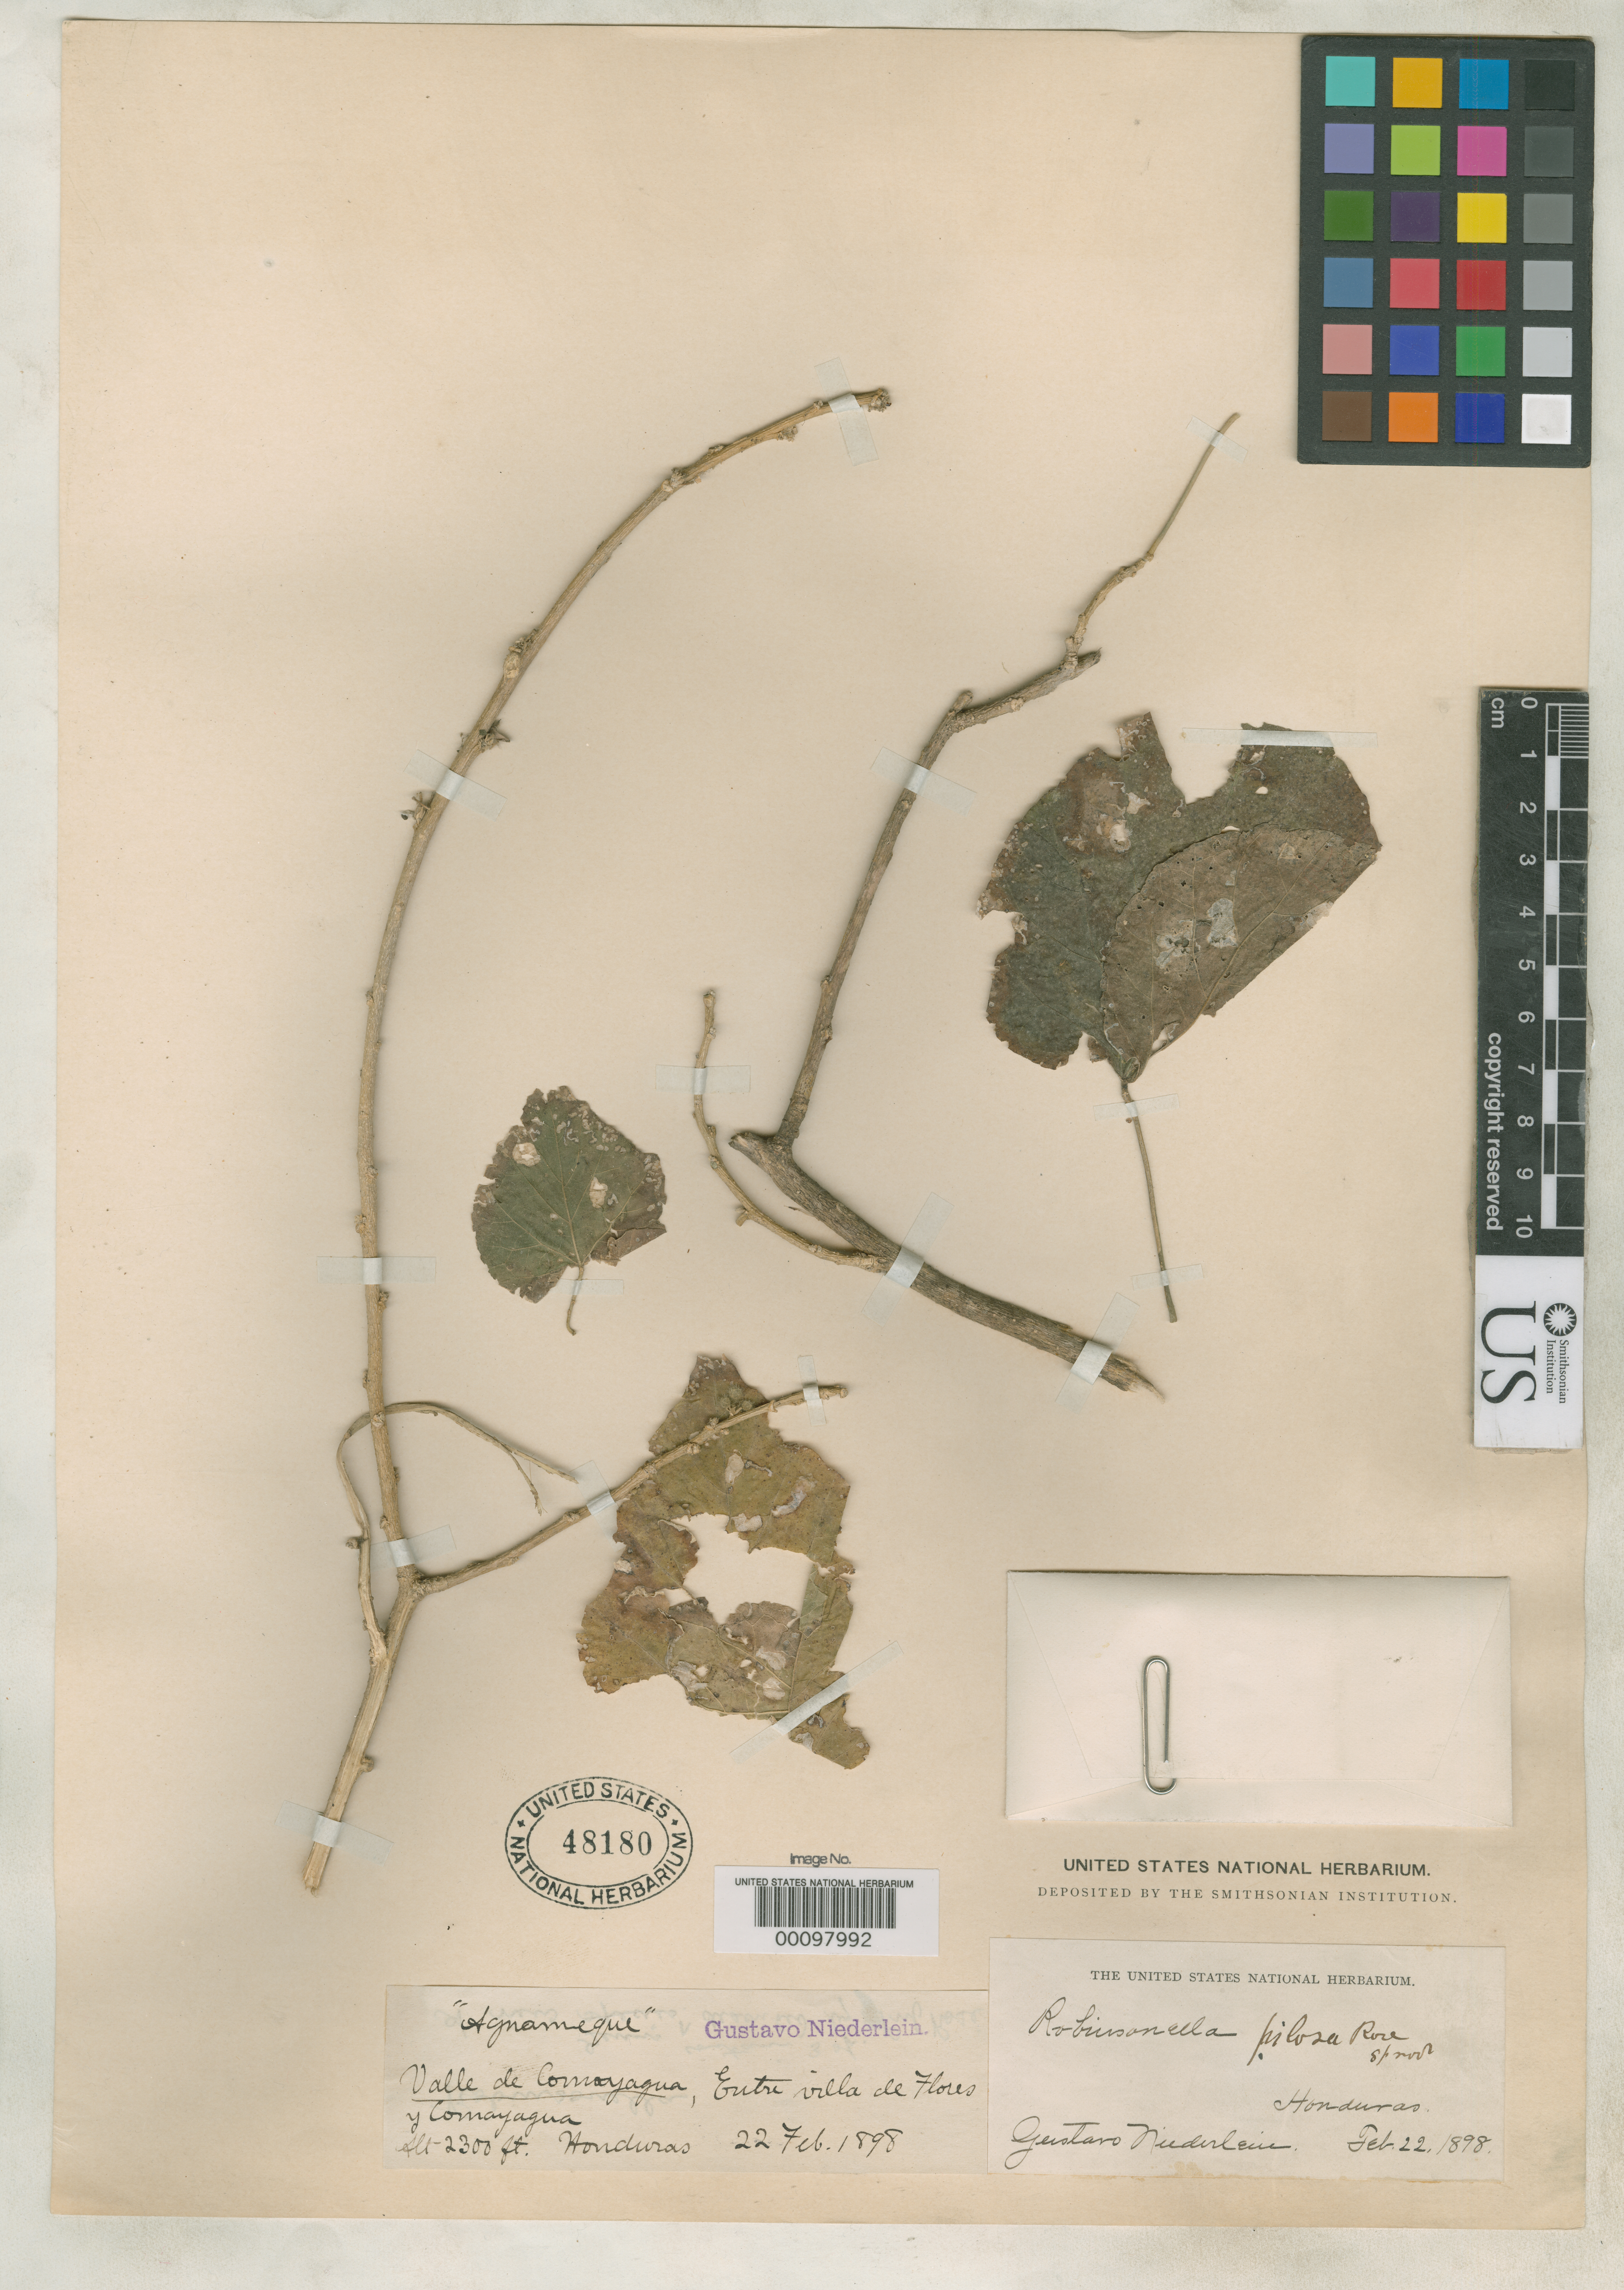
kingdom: Plantae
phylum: Tracheophyta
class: Magnoliopsida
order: Malvales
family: Malvaceae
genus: Robinsonella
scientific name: Robinsonella pilosa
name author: Rose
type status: Holotype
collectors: G. Niederlein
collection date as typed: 22 Feb 1898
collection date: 1898-02-22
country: Honduras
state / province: Comayagua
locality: Between villages of Flores and Comayagua.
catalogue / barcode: US 48180